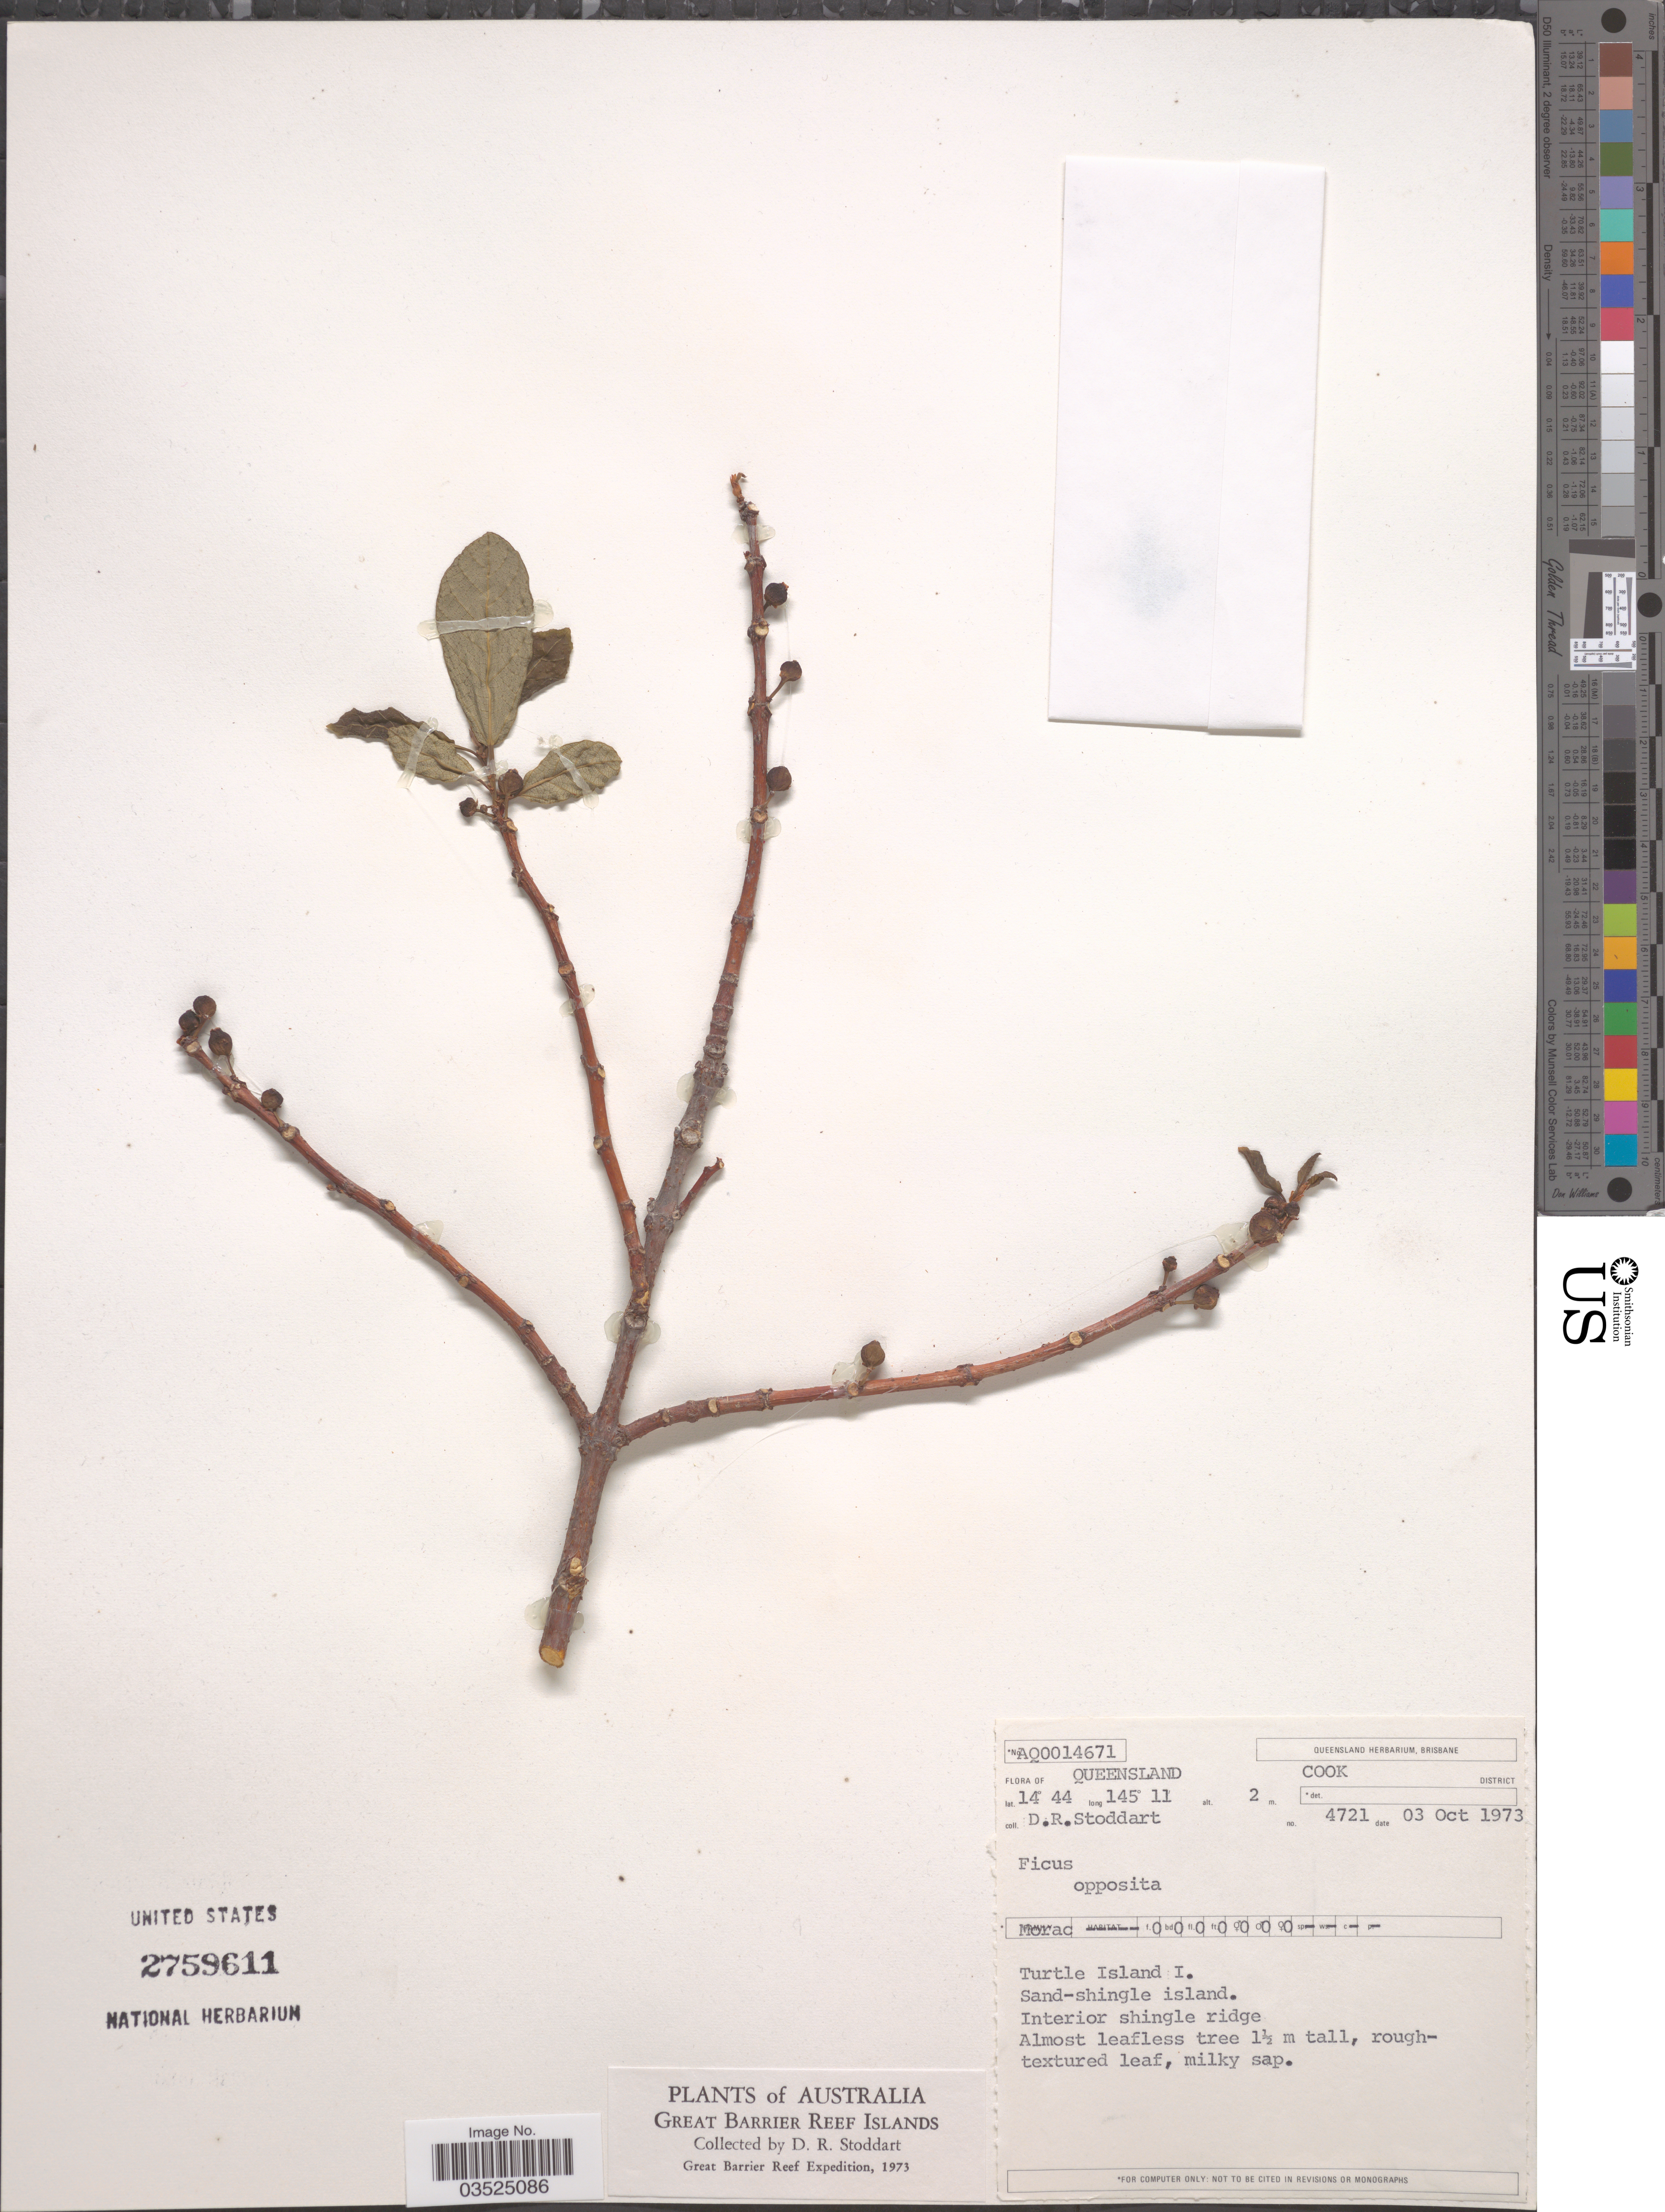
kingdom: Plantae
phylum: Tracheophyta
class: Magnoliopsida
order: Rosales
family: Moraceae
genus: Ficus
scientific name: Ficus opposita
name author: Miq.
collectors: D. R. Stoddart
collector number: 4721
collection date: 1973-10-03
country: Australia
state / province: Queensland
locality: Cook District. Turtle Island I. Sand-shingle island. Interior shingle ridge. Great Barrier Reef Islands.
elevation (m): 2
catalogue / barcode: US 2759611